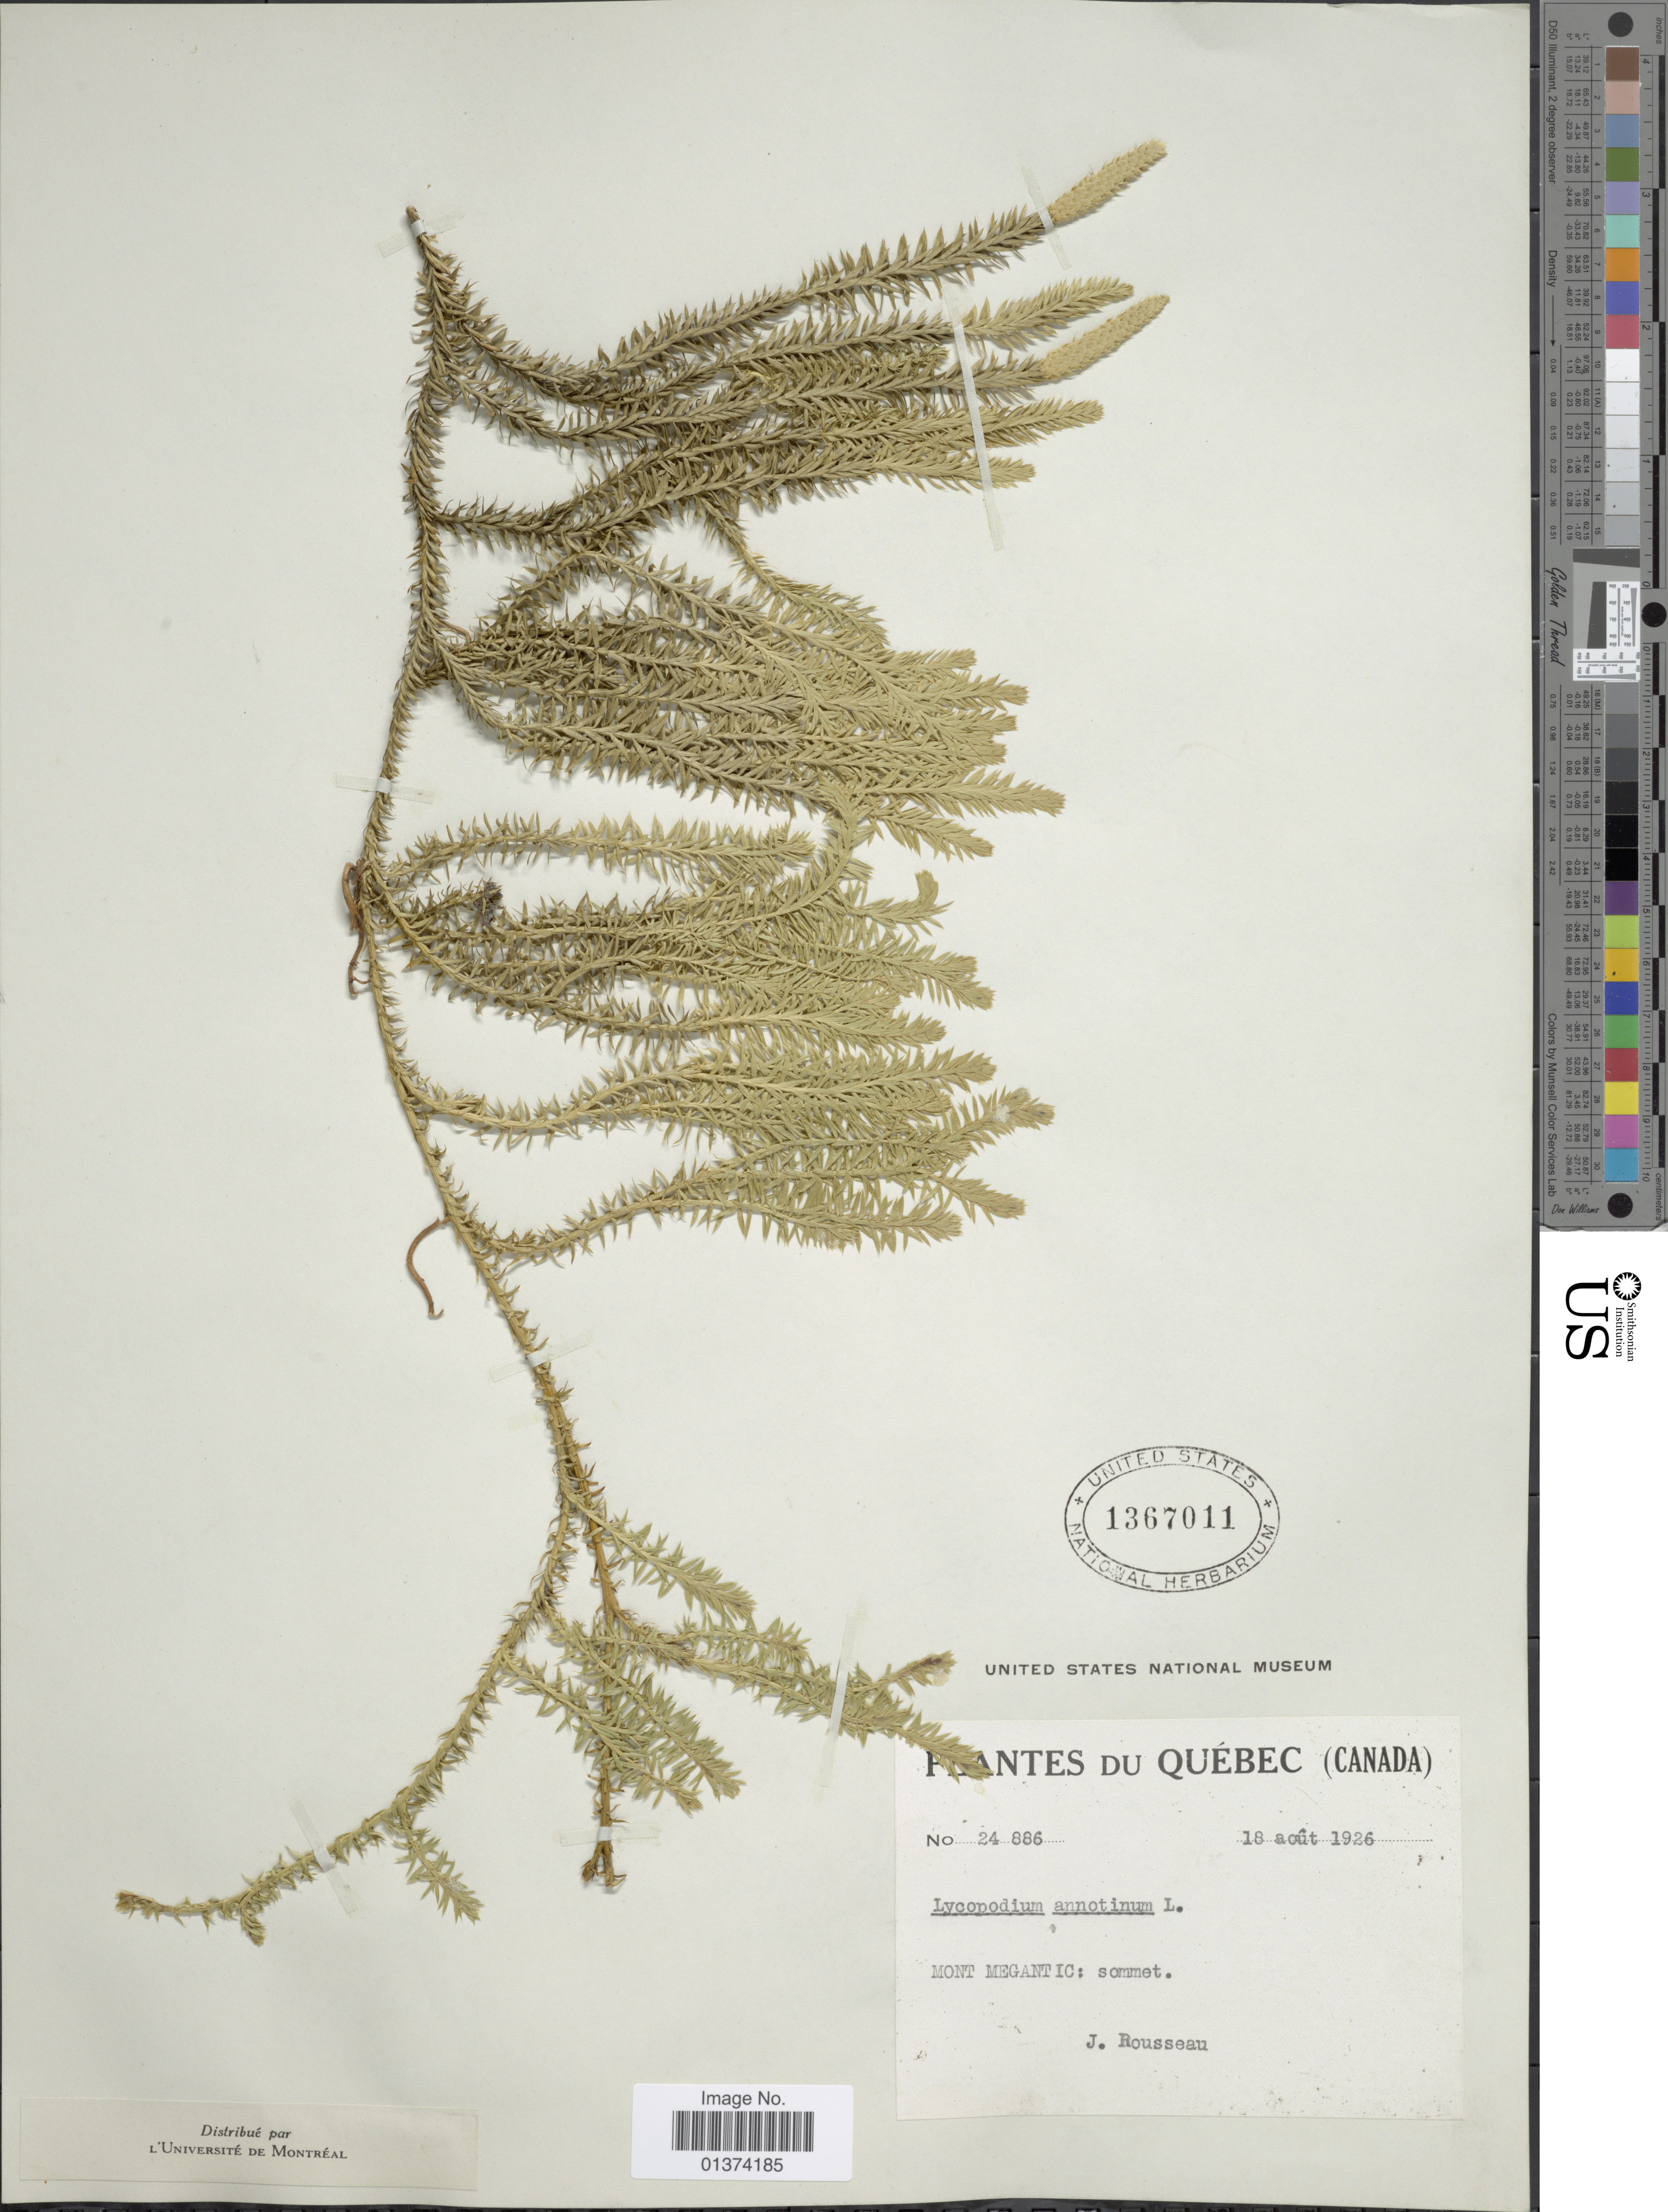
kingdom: Plantae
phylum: Tracheophyta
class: Lycopodiopsida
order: Lycopodiales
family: Lycopodiaceae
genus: Spinulum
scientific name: Spinulum annotinum subsp. annotinum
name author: (L.) A. Haines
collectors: J. Rousseau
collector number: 24886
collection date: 1926-08-18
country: Canada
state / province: Quebec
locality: Mont Megantic: sommet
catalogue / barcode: US 1367011